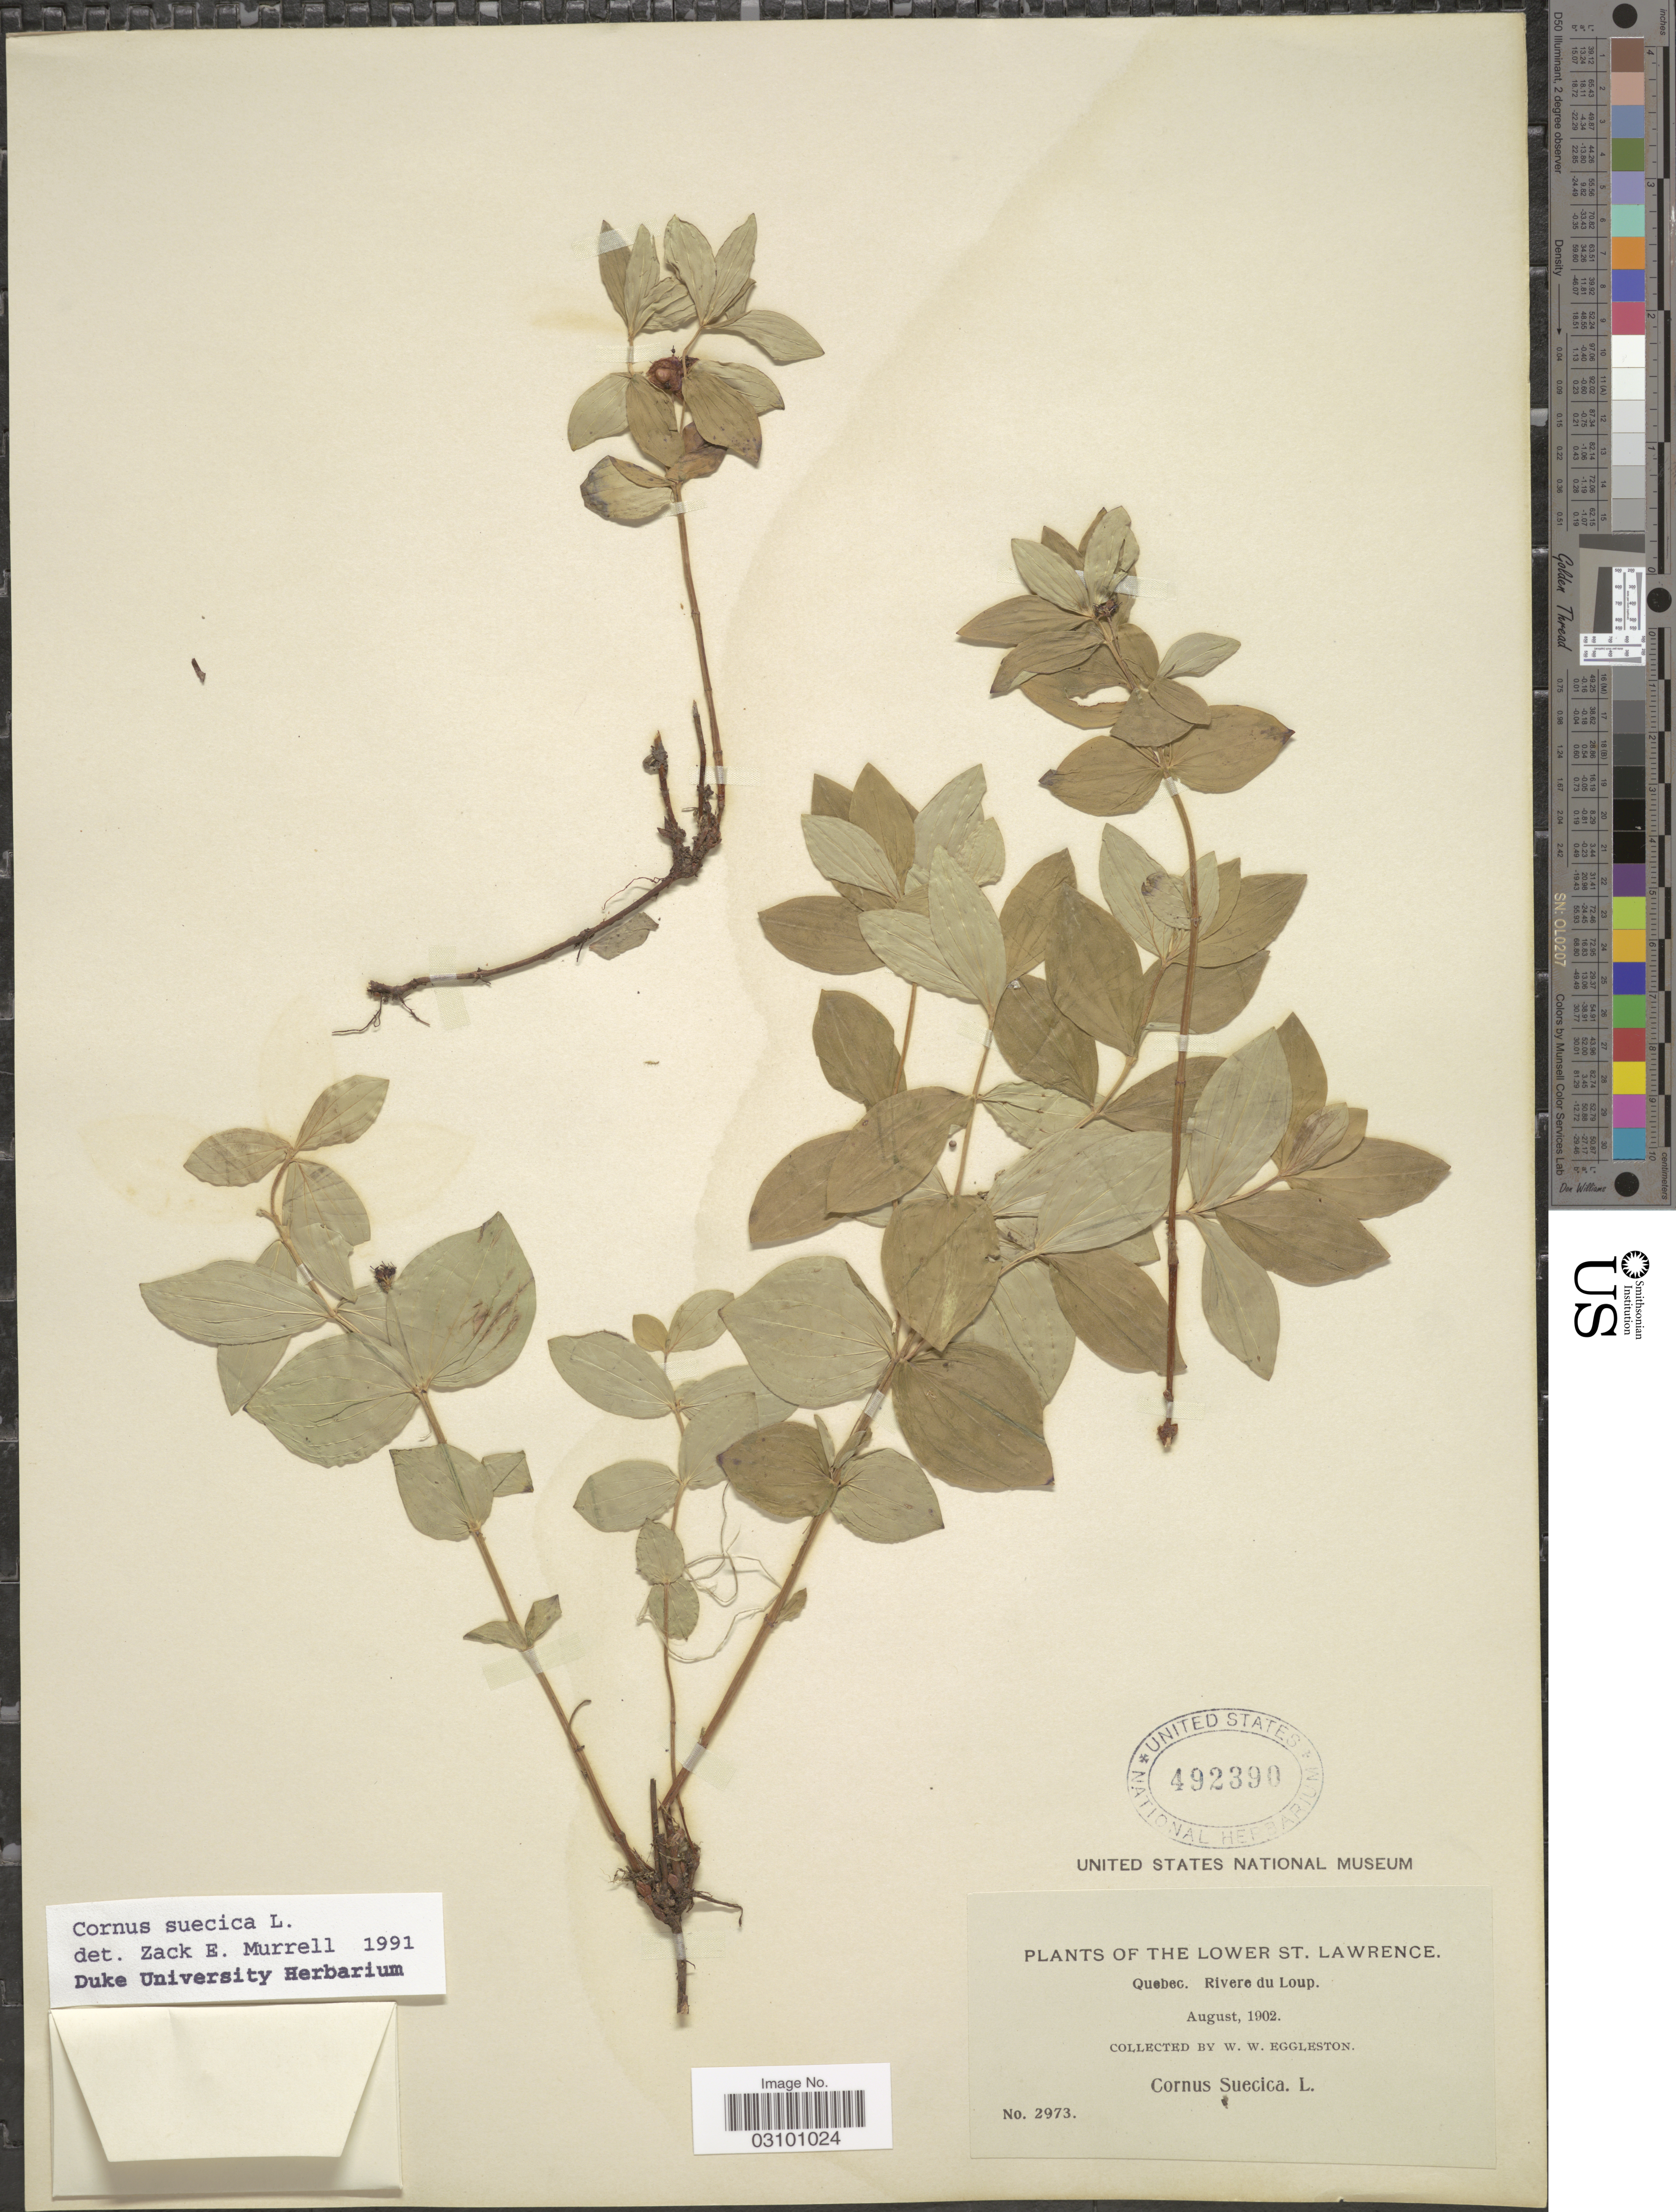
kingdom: Plantae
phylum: Tracheophyta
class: Magnoliopsida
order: Cornales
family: Cornaceae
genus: Cornus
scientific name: Cornus suecica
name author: L.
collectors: W. W. Eggleston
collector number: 2973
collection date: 1902-08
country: Canada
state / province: Quebec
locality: The lower of St. Lawrence. Rivere du Loup.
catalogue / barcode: US 492390